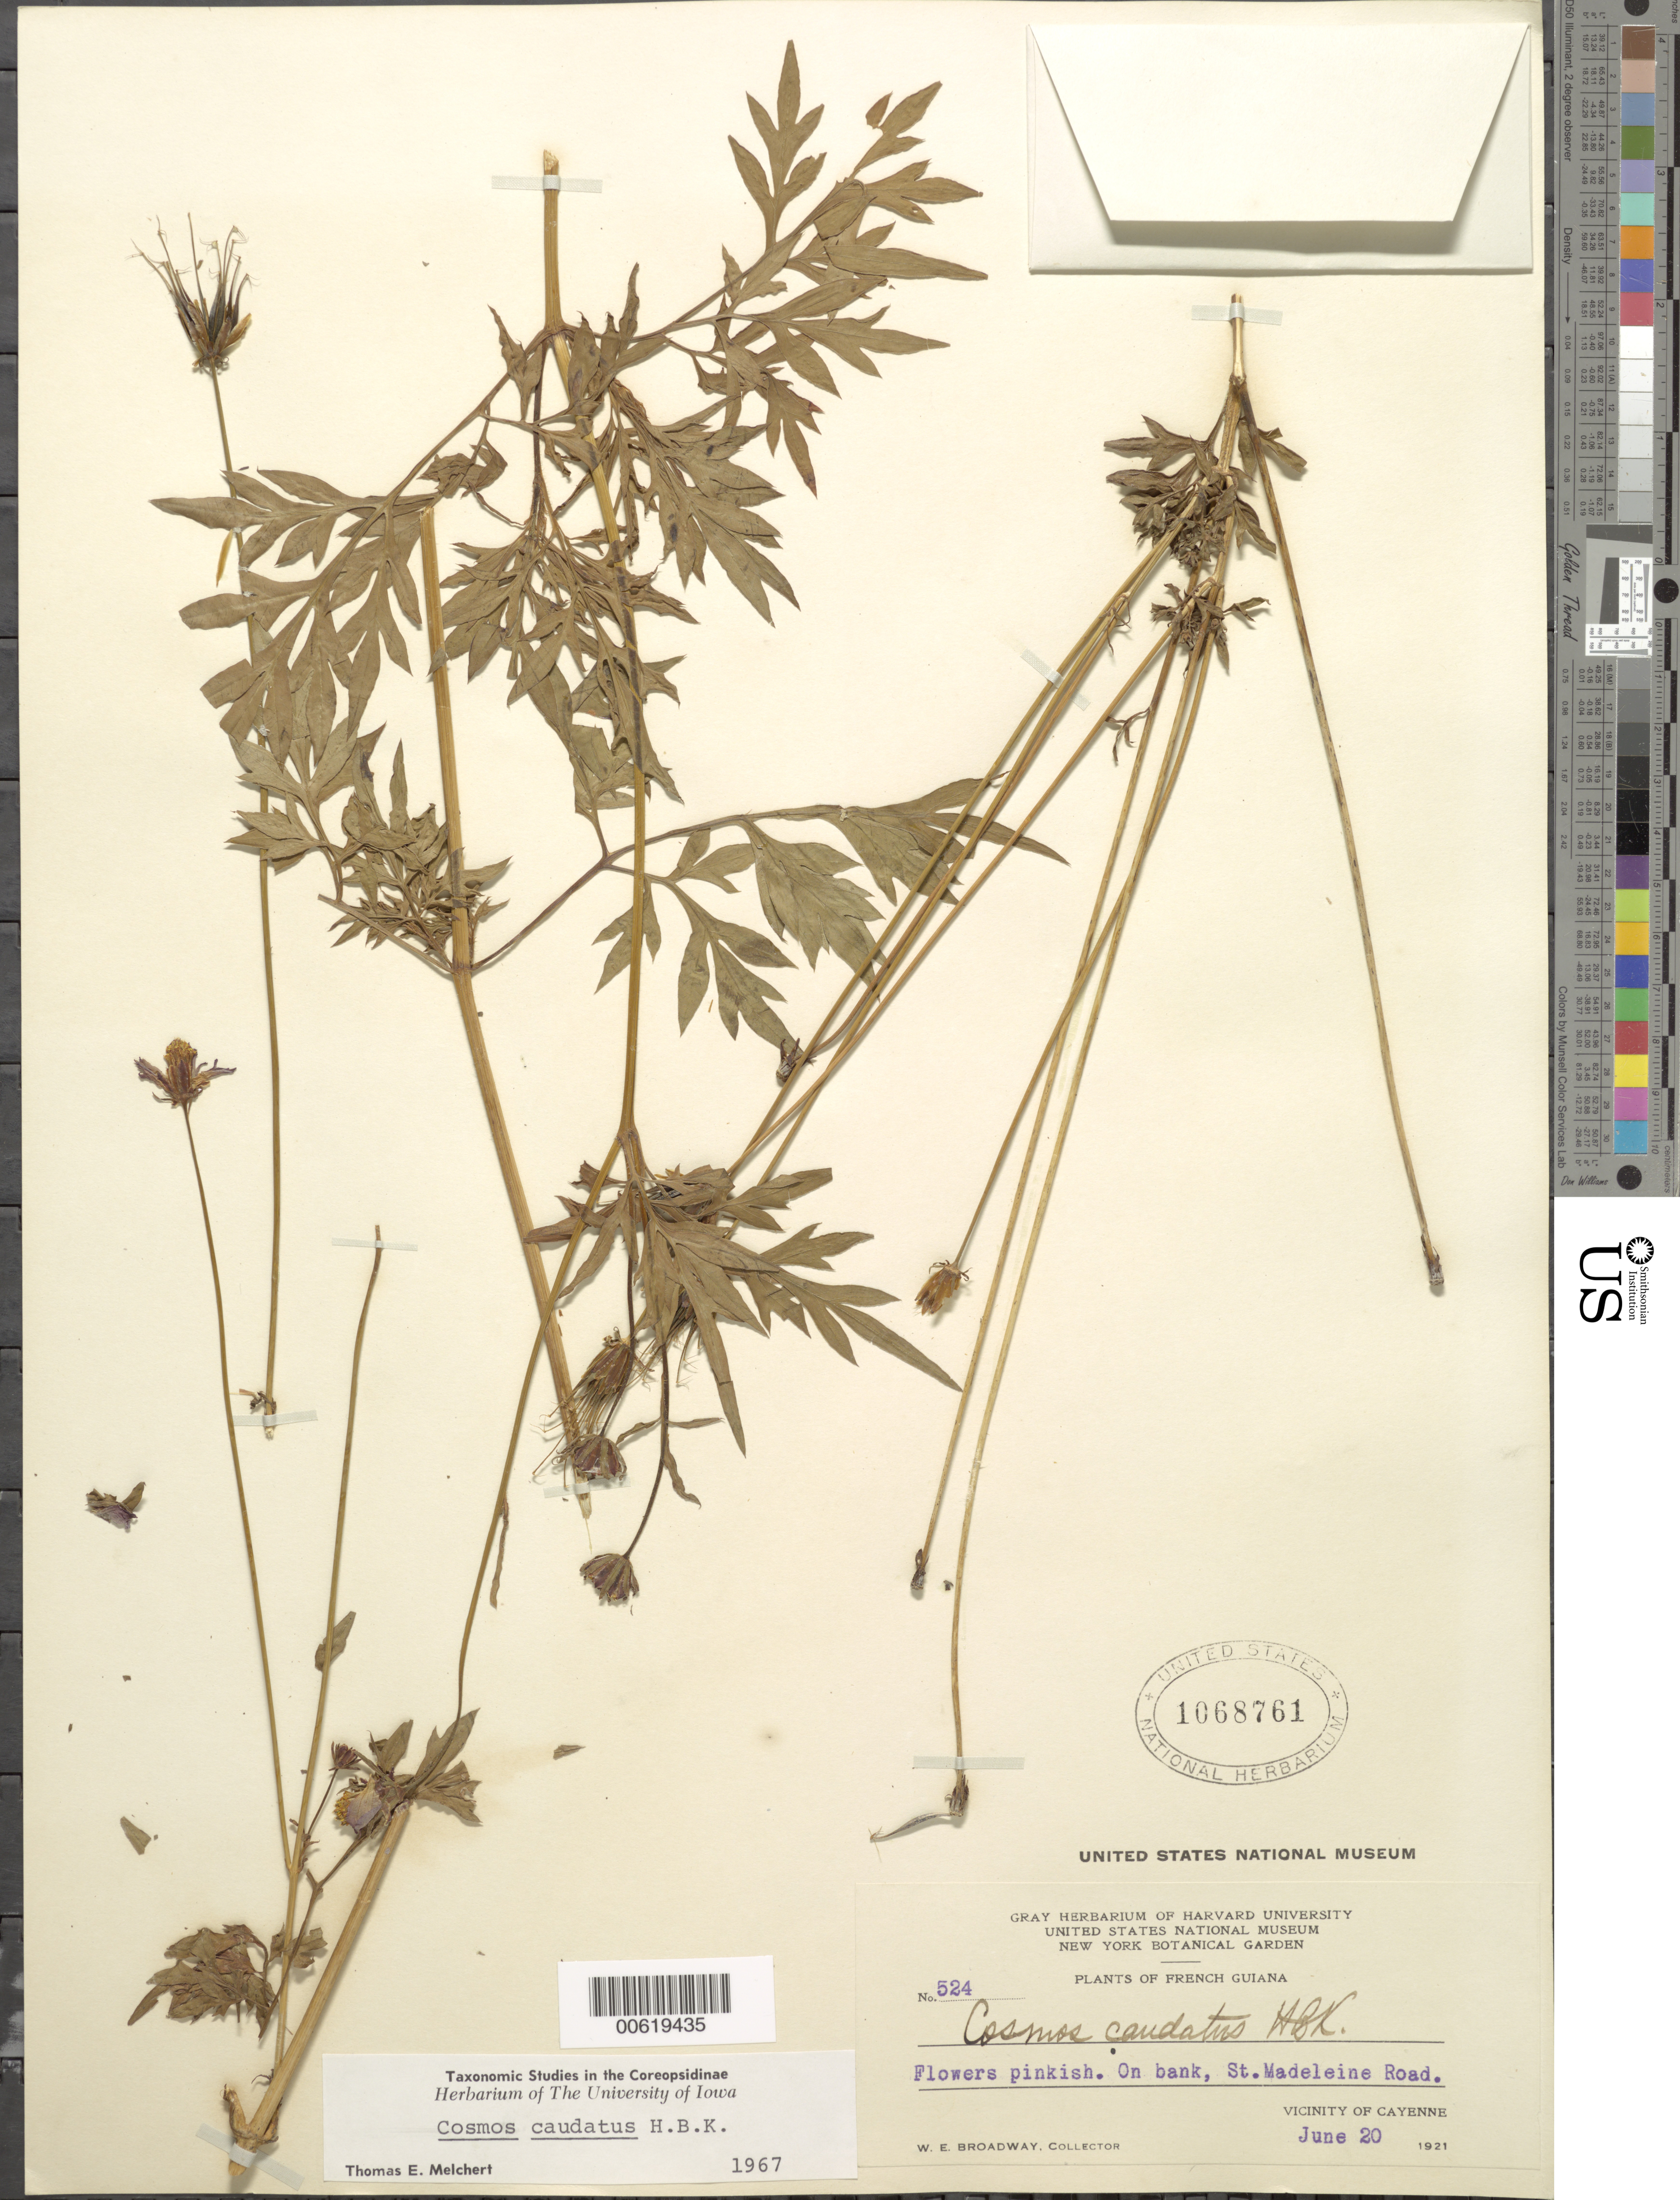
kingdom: Plantae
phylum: Tracheophyta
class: Magnoliopsida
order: Asterales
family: Asteraceae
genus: Cosmos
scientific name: Cosmos caudatus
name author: Kunth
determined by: Melchert, T. E.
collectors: W. E. Broadway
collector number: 524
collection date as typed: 20-Jun-21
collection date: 1921-06-20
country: French Guiana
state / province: Cayenne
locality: Cayenne, vic., St. Madeleine Road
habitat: bank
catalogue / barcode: US 1068761